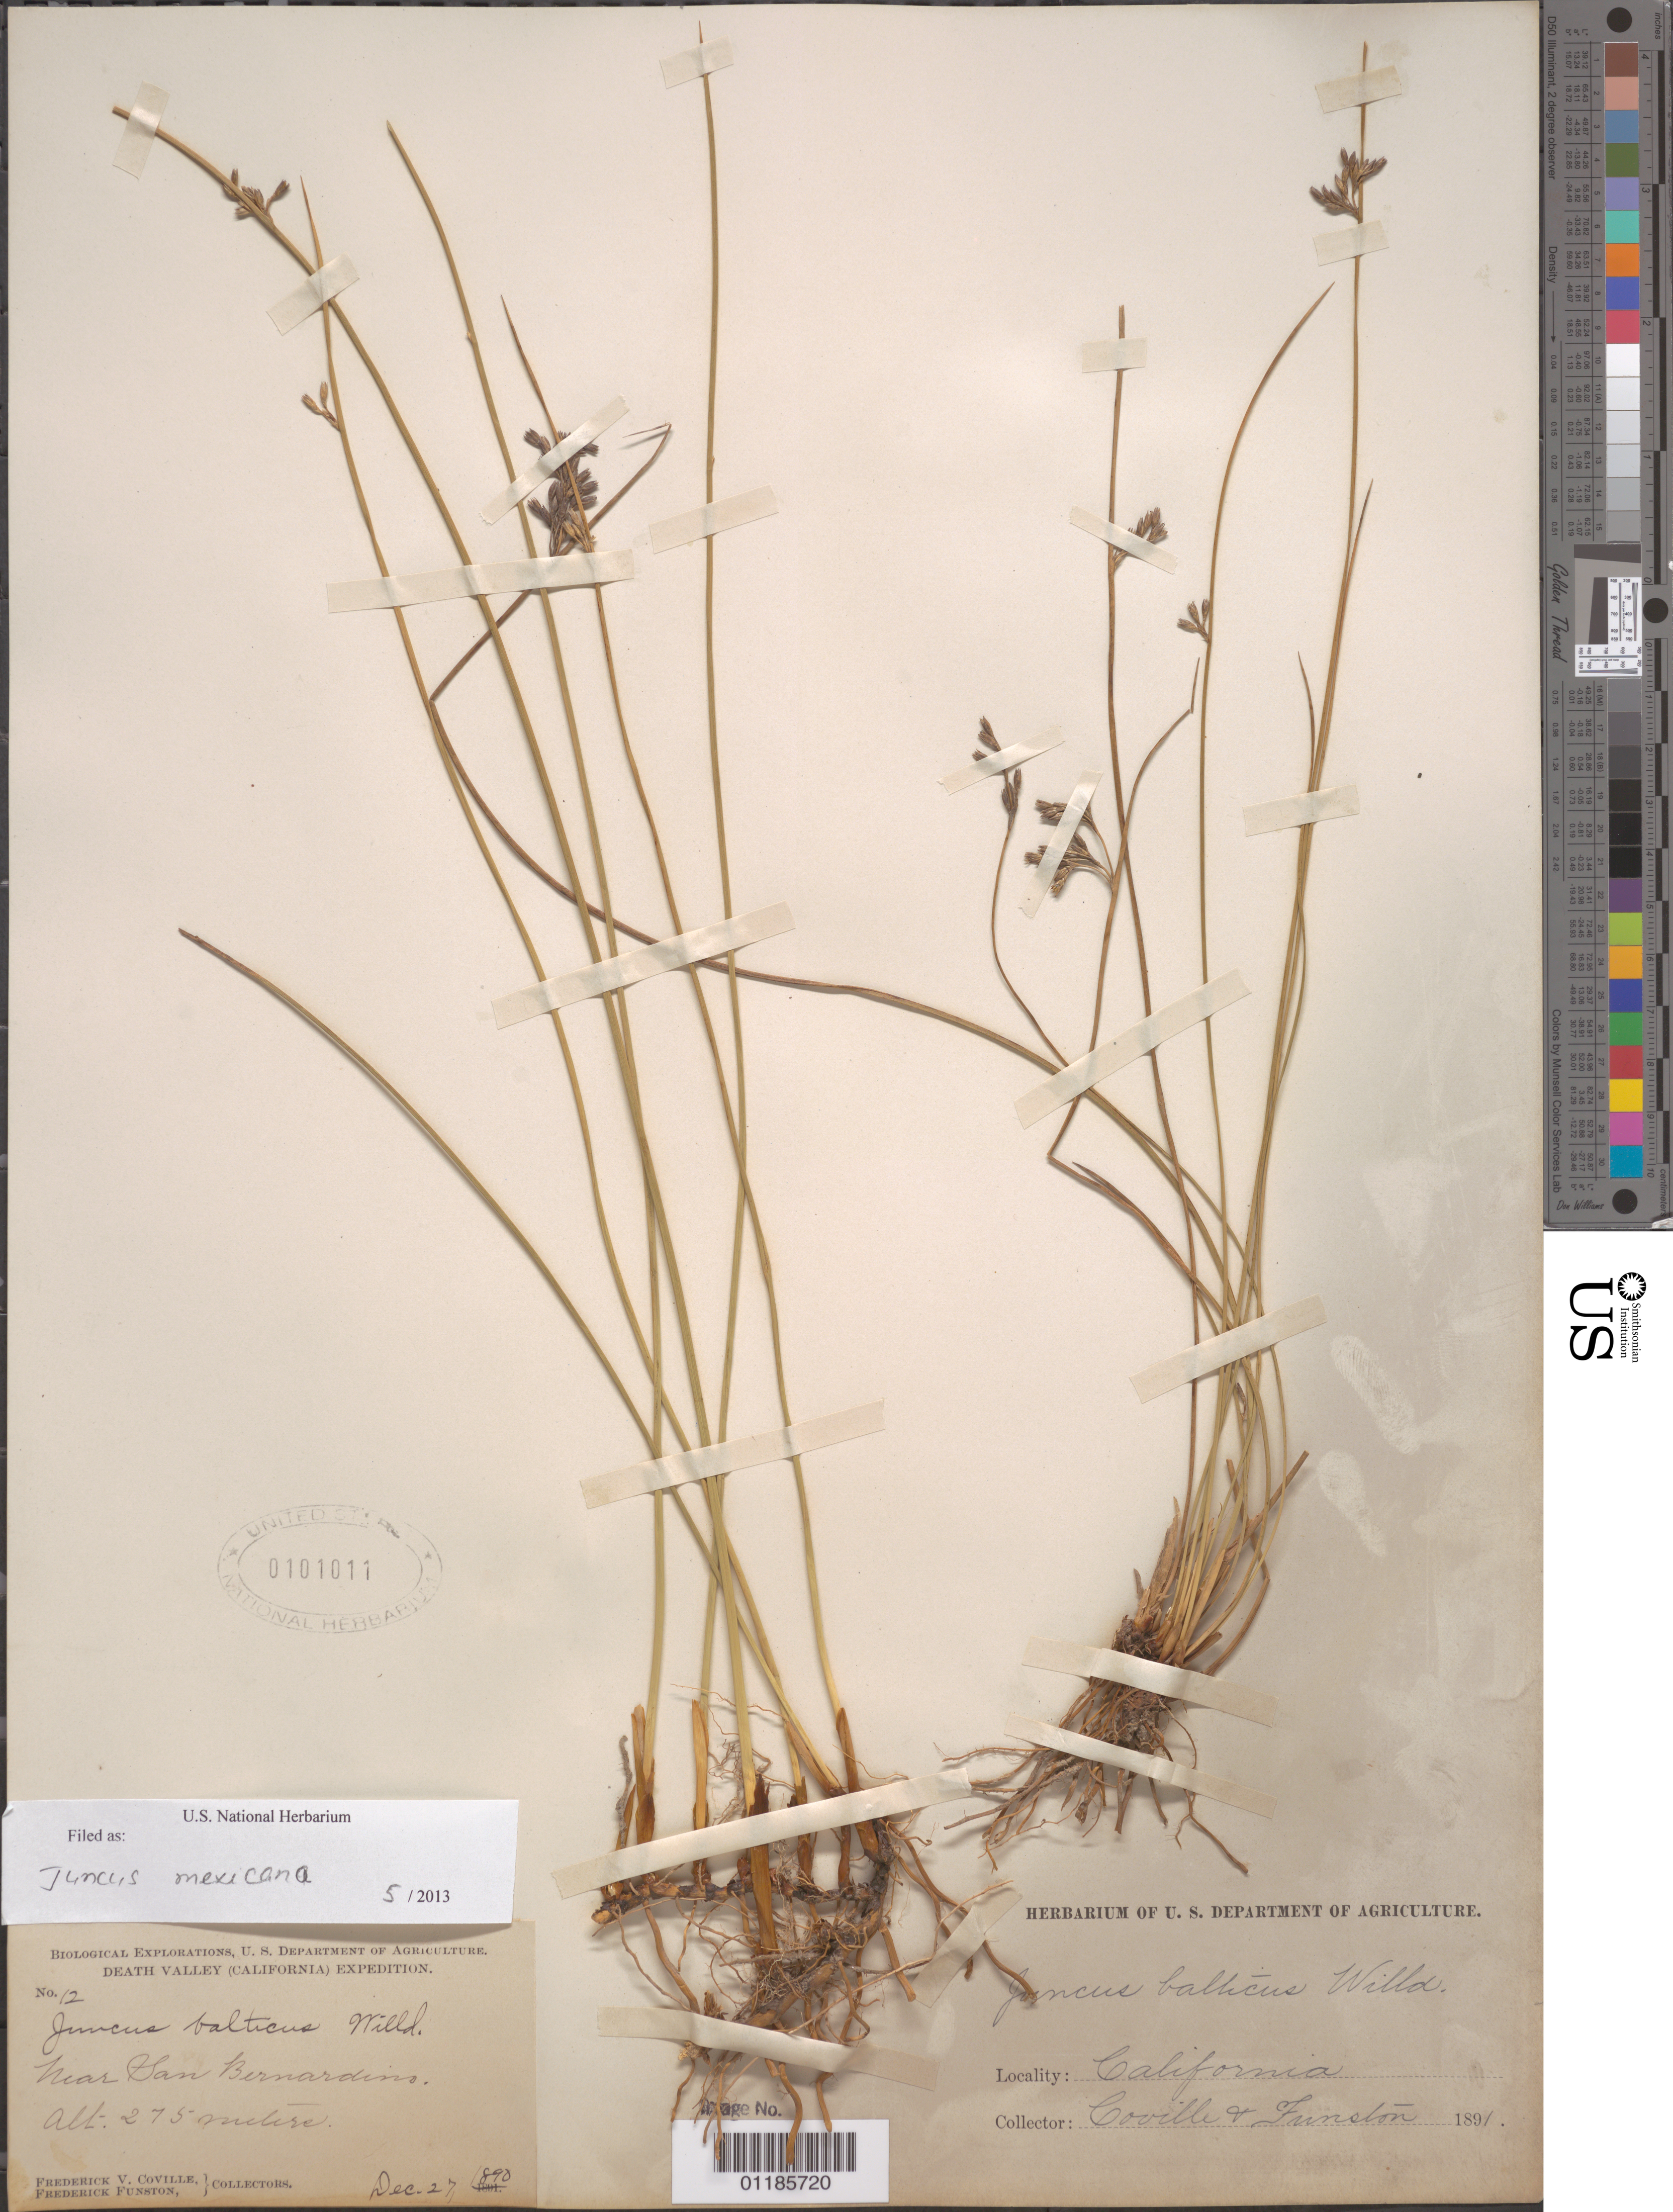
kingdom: Plantae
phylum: Tracheophyta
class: Liliopsida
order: Poales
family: Juncaceae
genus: Juncus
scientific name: Juncus mexicanus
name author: Willd. ex Schult. & Schult. f.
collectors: F. V. Coville & F. Funston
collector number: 12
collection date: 1890-12-27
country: United States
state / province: California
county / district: San Bernardino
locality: near San Bernardino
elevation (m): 275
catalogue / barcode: US 101011